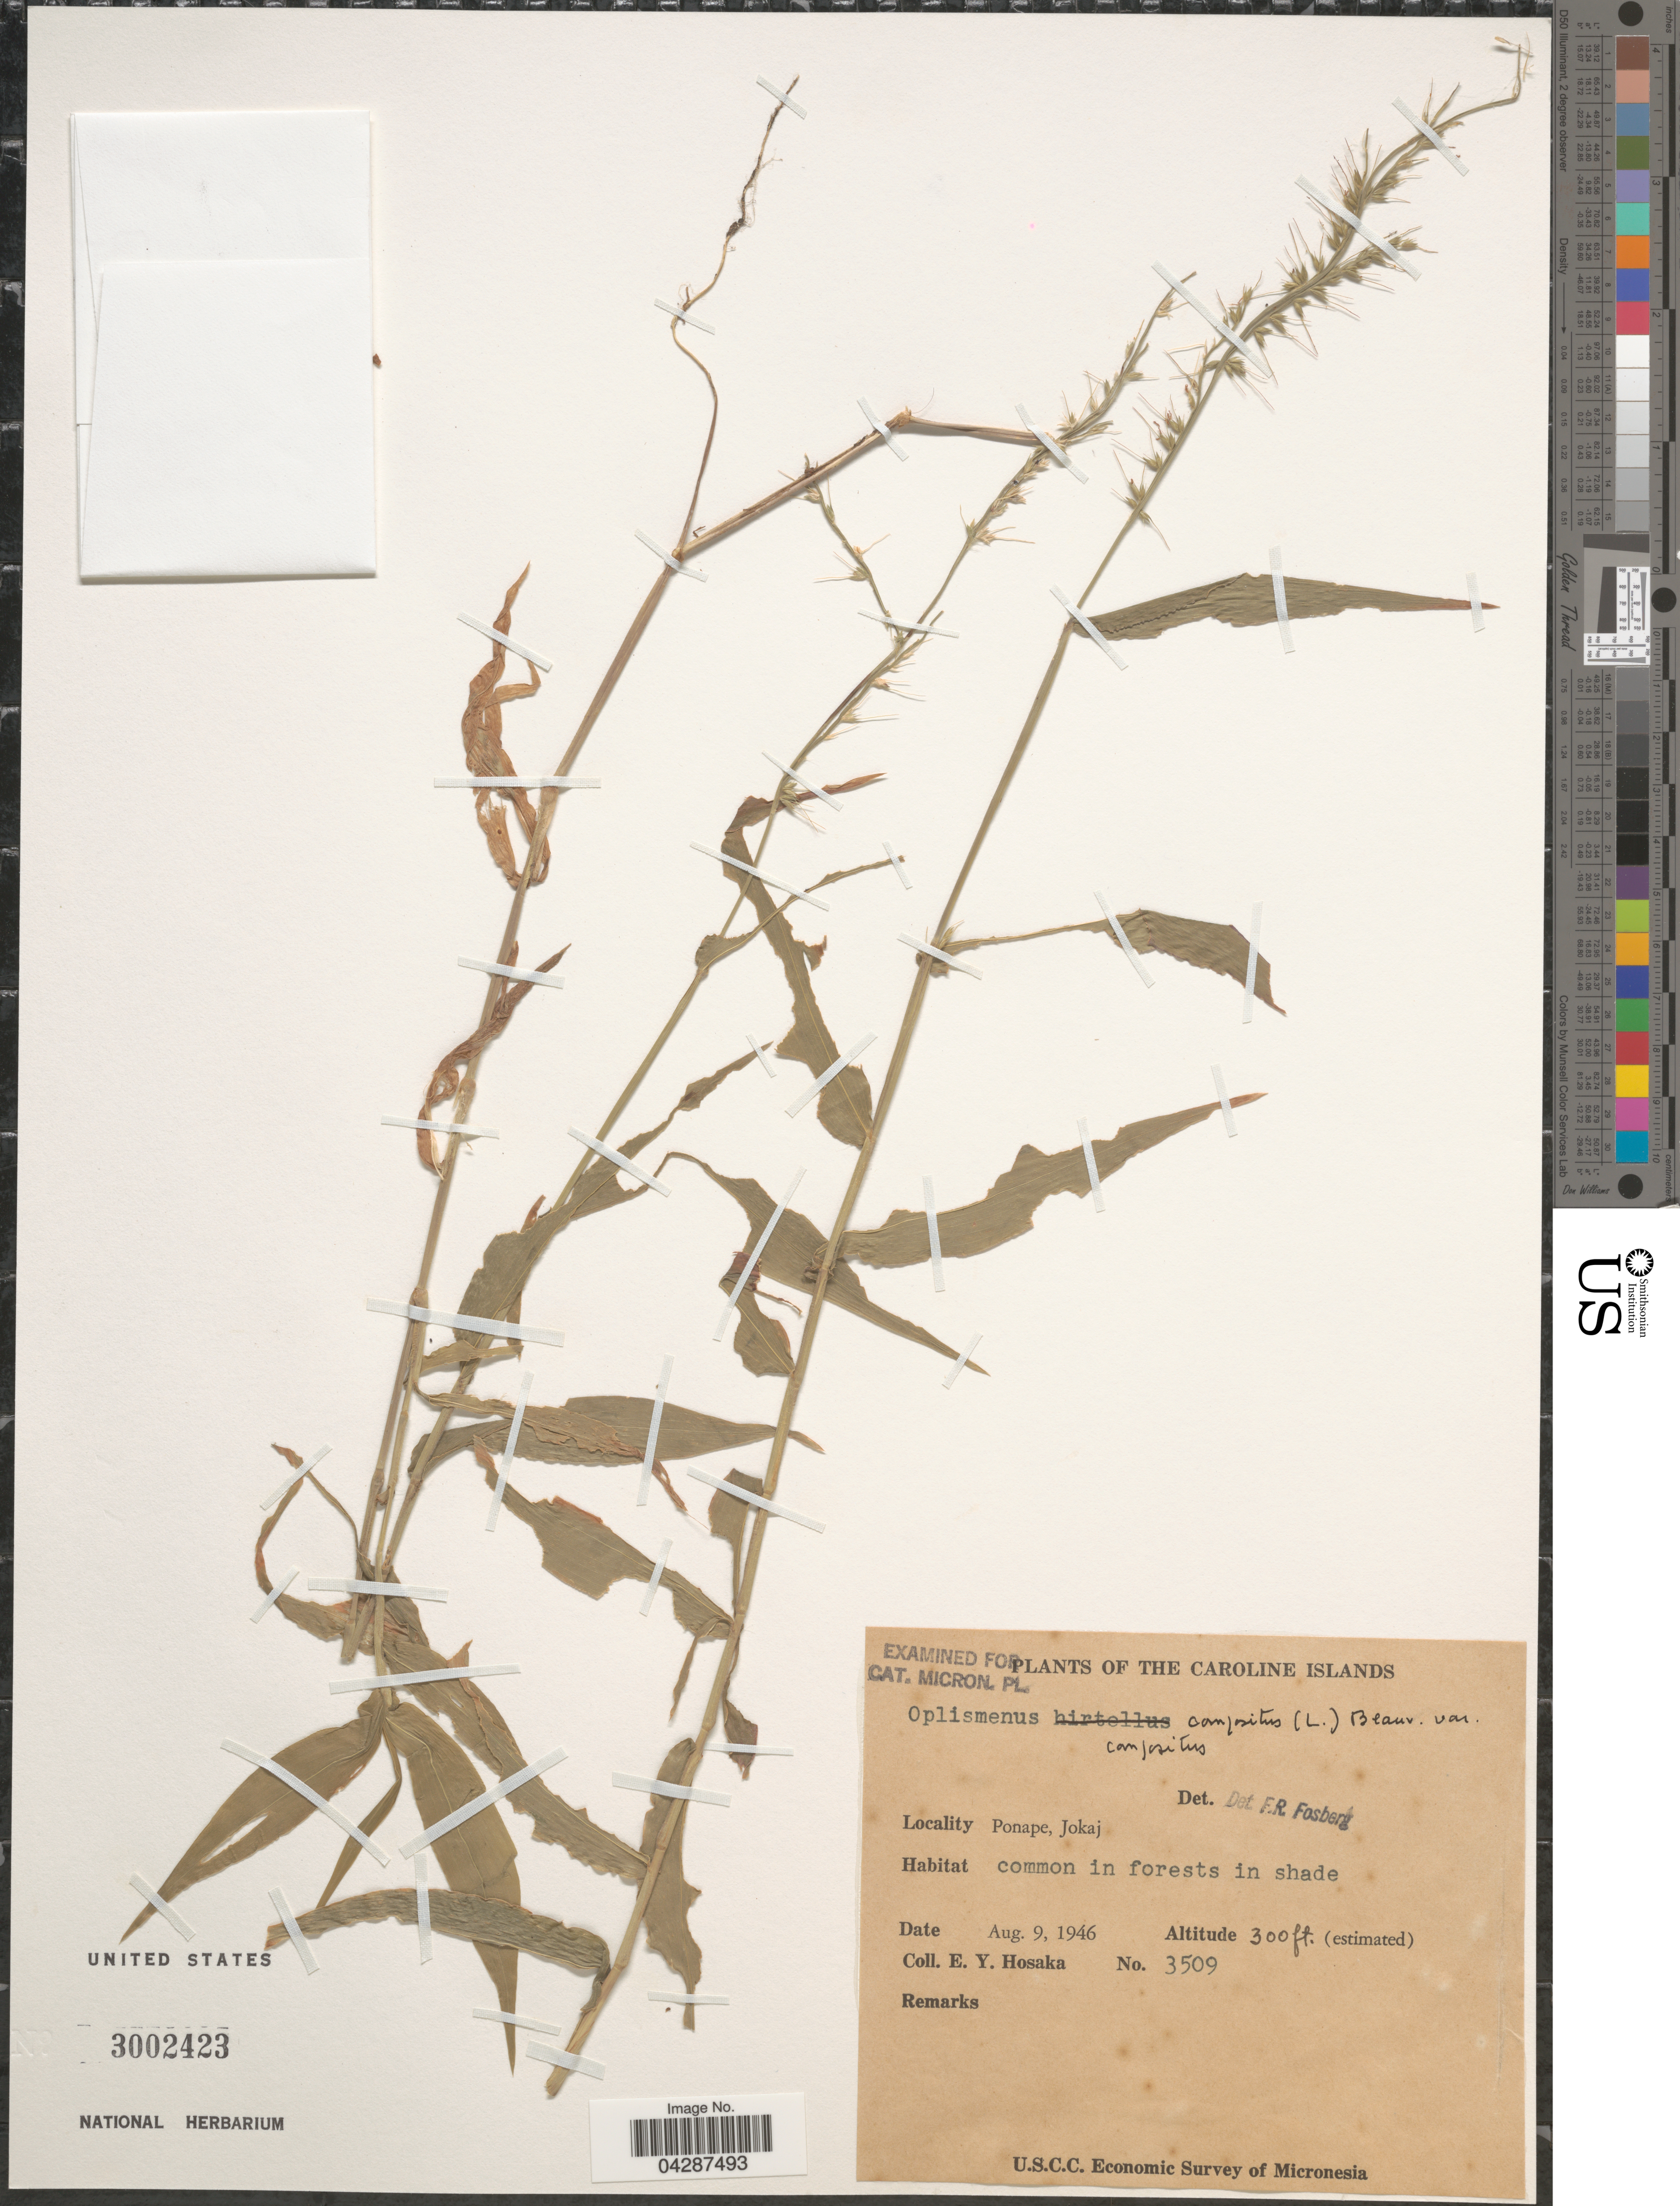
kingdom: Plantae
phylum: Tracheophyta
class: Liliopsida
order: Poales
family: Poaceae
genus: Oplismenus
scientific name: Oplismenus compositus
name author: (L.) P. Beauv.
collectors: E. Y. Hosaka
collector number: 3509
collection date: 1946-08-09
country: Micronesia, Federated States of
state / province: Pohnpei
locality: The Caroline Islands. Ponape, Jokaj. Common in forests shade. U.S.C.C. Economic Survey of Micronesia.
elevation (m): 91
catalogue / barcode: US 3002423